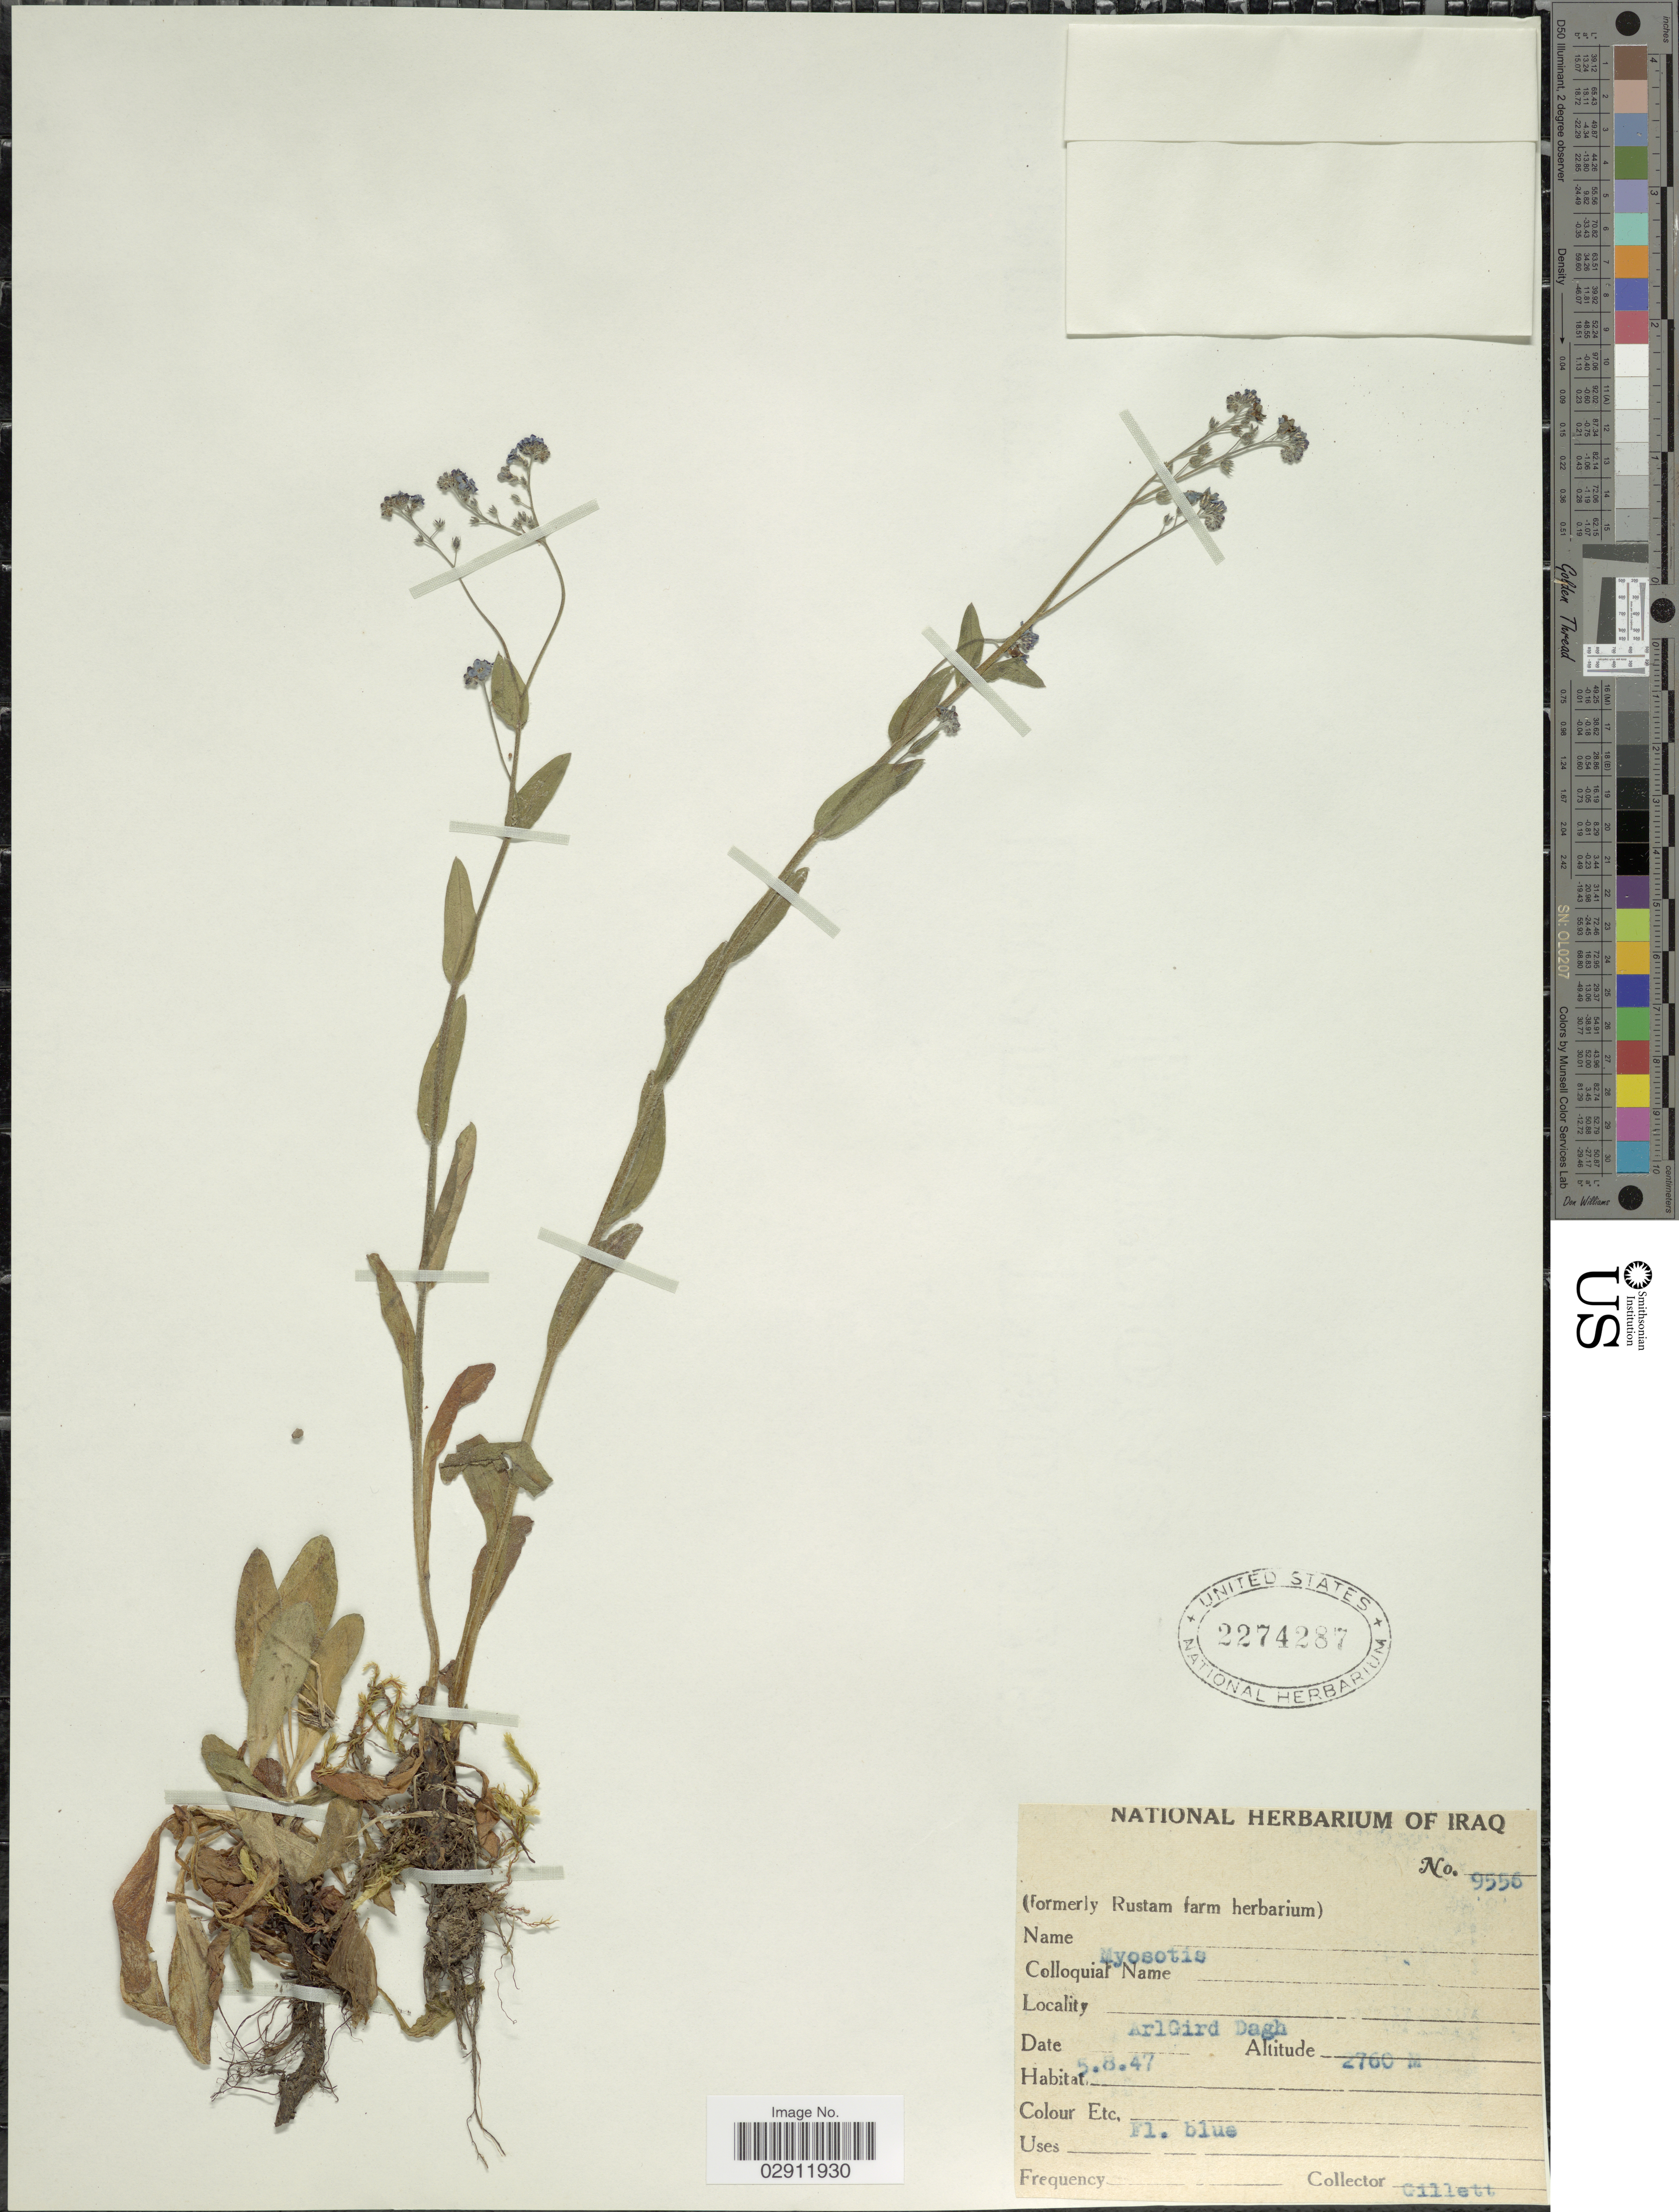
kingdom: Plantae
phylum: Tracheophyta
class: Magnoliopsida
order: Boraginales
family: Boraginaceae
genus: Myosotis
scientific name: Myosotis sp.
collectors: Gillett, --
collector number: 9556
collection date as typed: Transcribed d/m/y: 5/8/47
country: Iraq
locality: Arl Gird Dagh.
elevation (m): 2760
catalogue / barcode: US 2274287